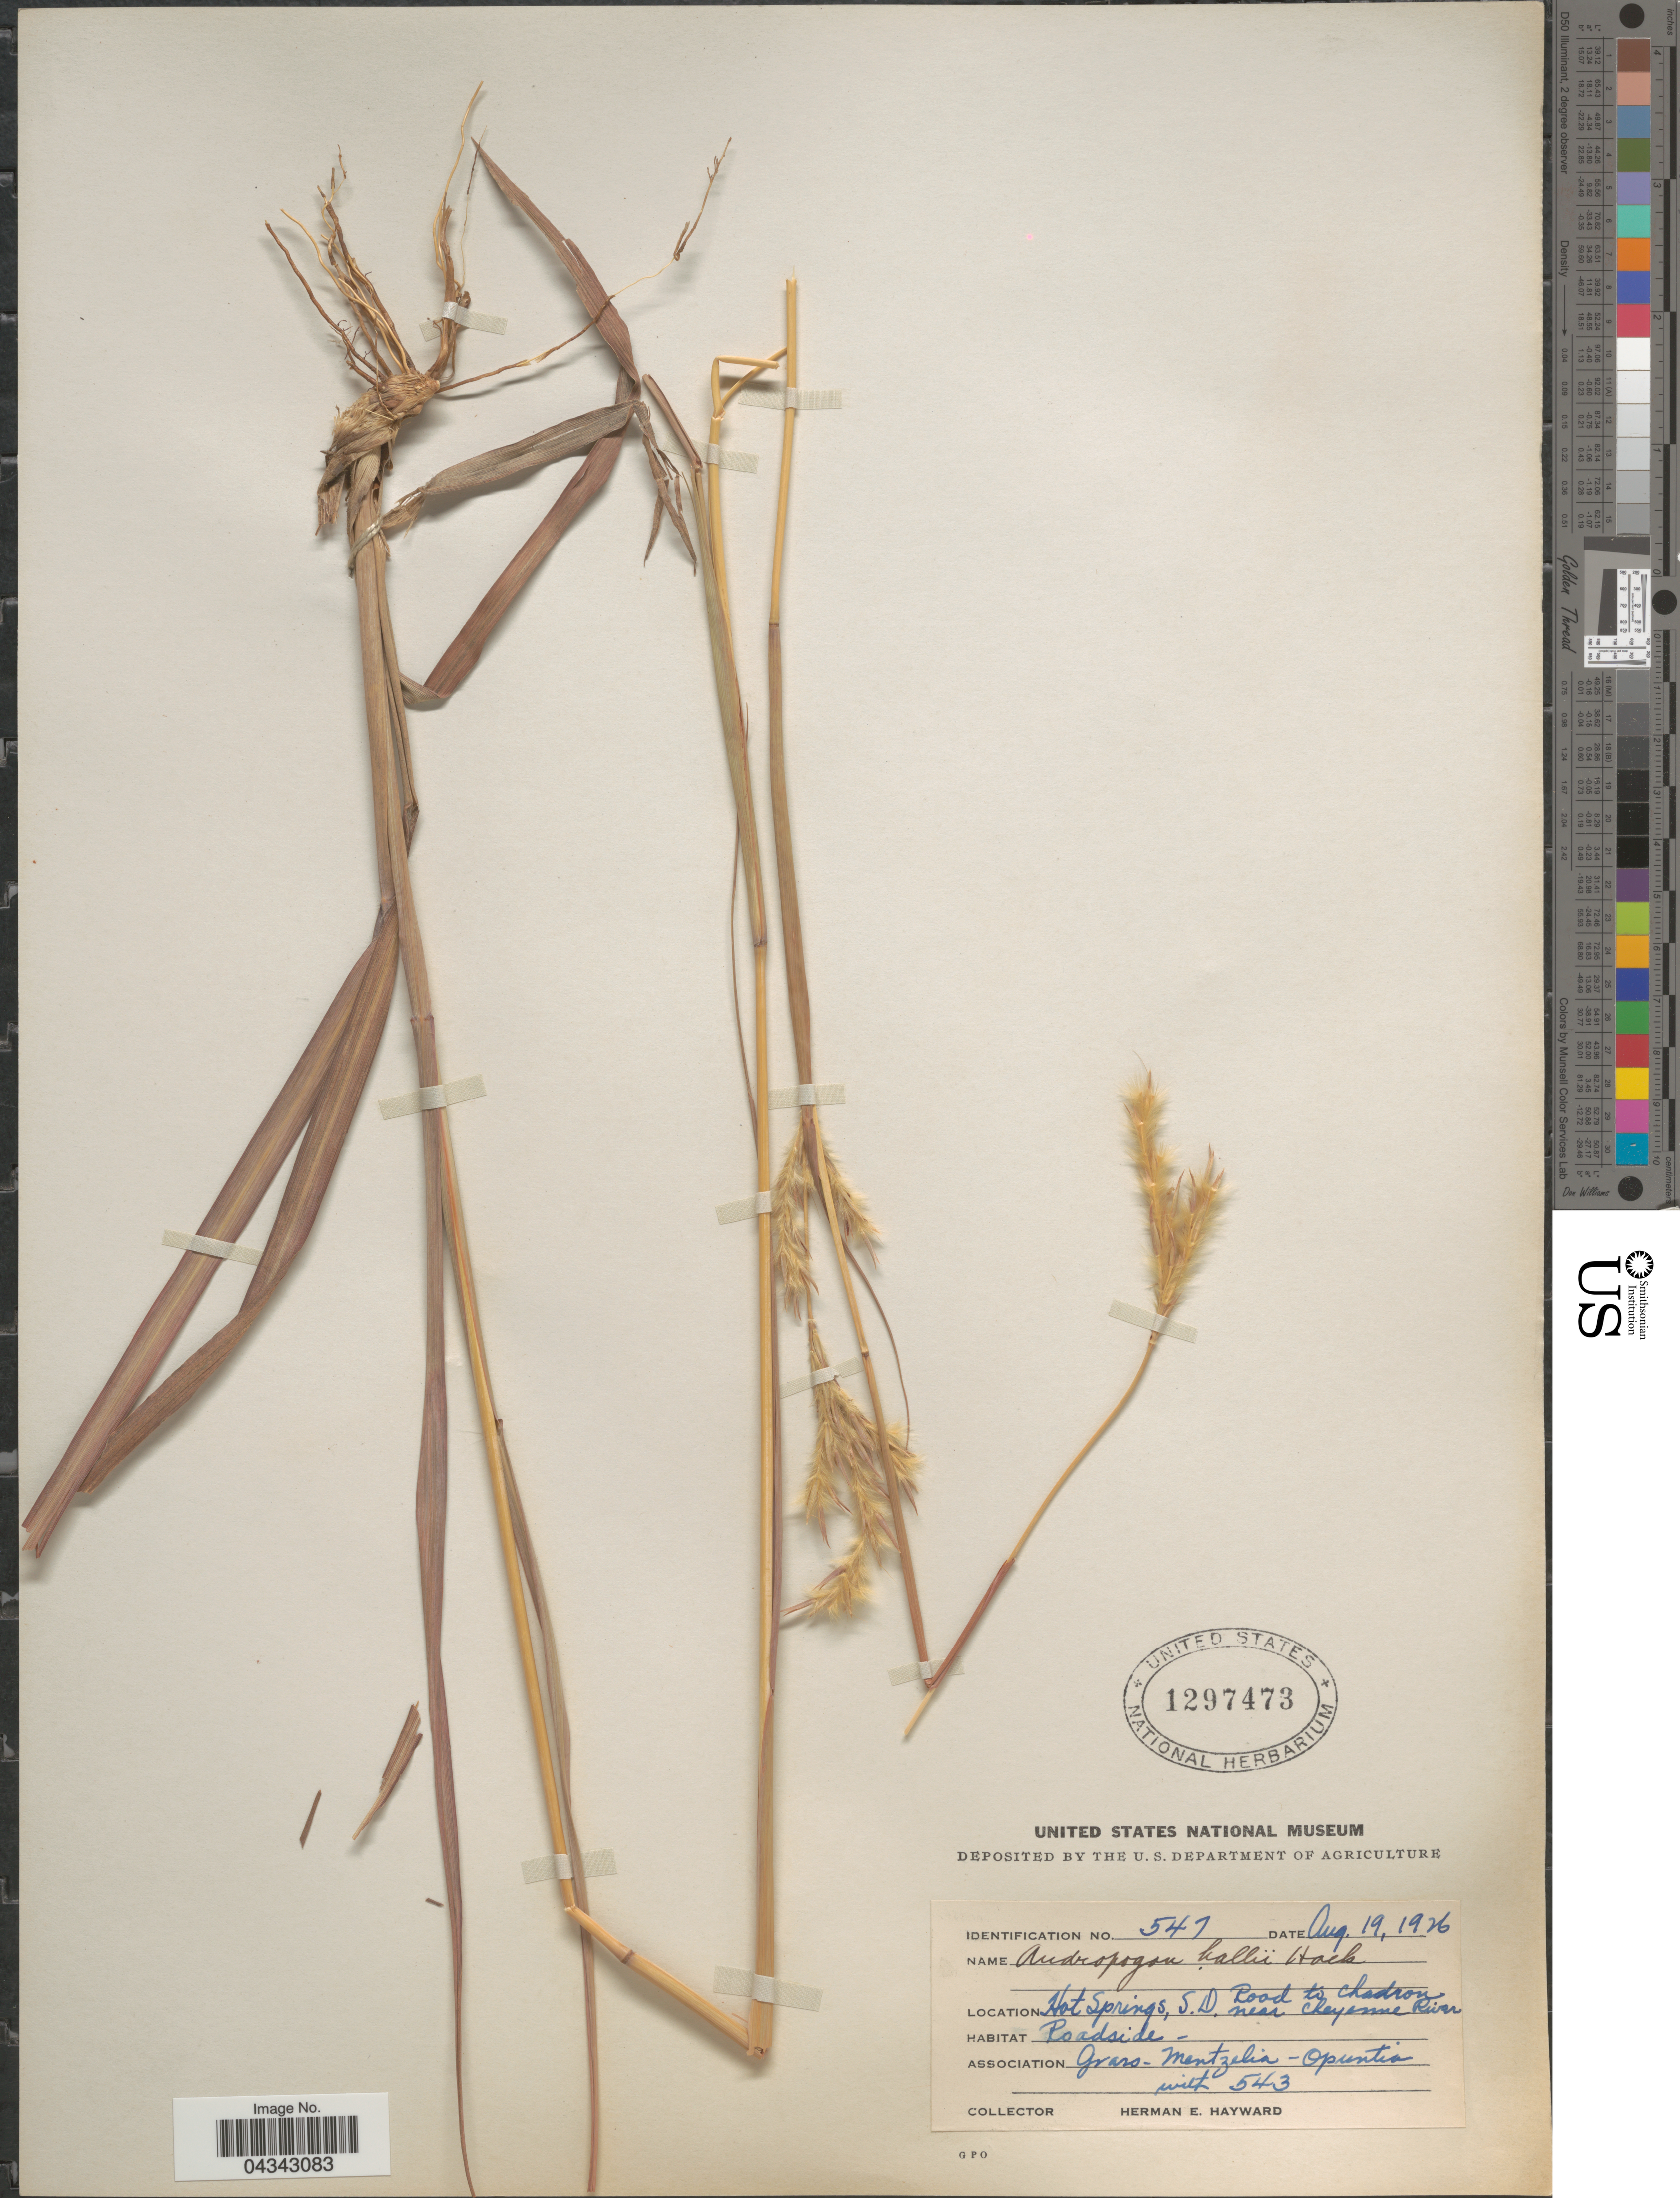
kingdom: Plantae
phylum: Tracheophyta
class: Liliopsida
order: Poales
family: Poaceae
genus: Andropogon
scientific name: Andropogon gerardii subsp. hallii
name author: (Hack.) Wipff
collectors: H. Hayward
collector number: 547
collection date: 1926-08-19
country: United States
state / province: South Dakota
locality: Hot Springs. Road to Chadron near Cheyenne River.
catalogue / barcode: US 1297473